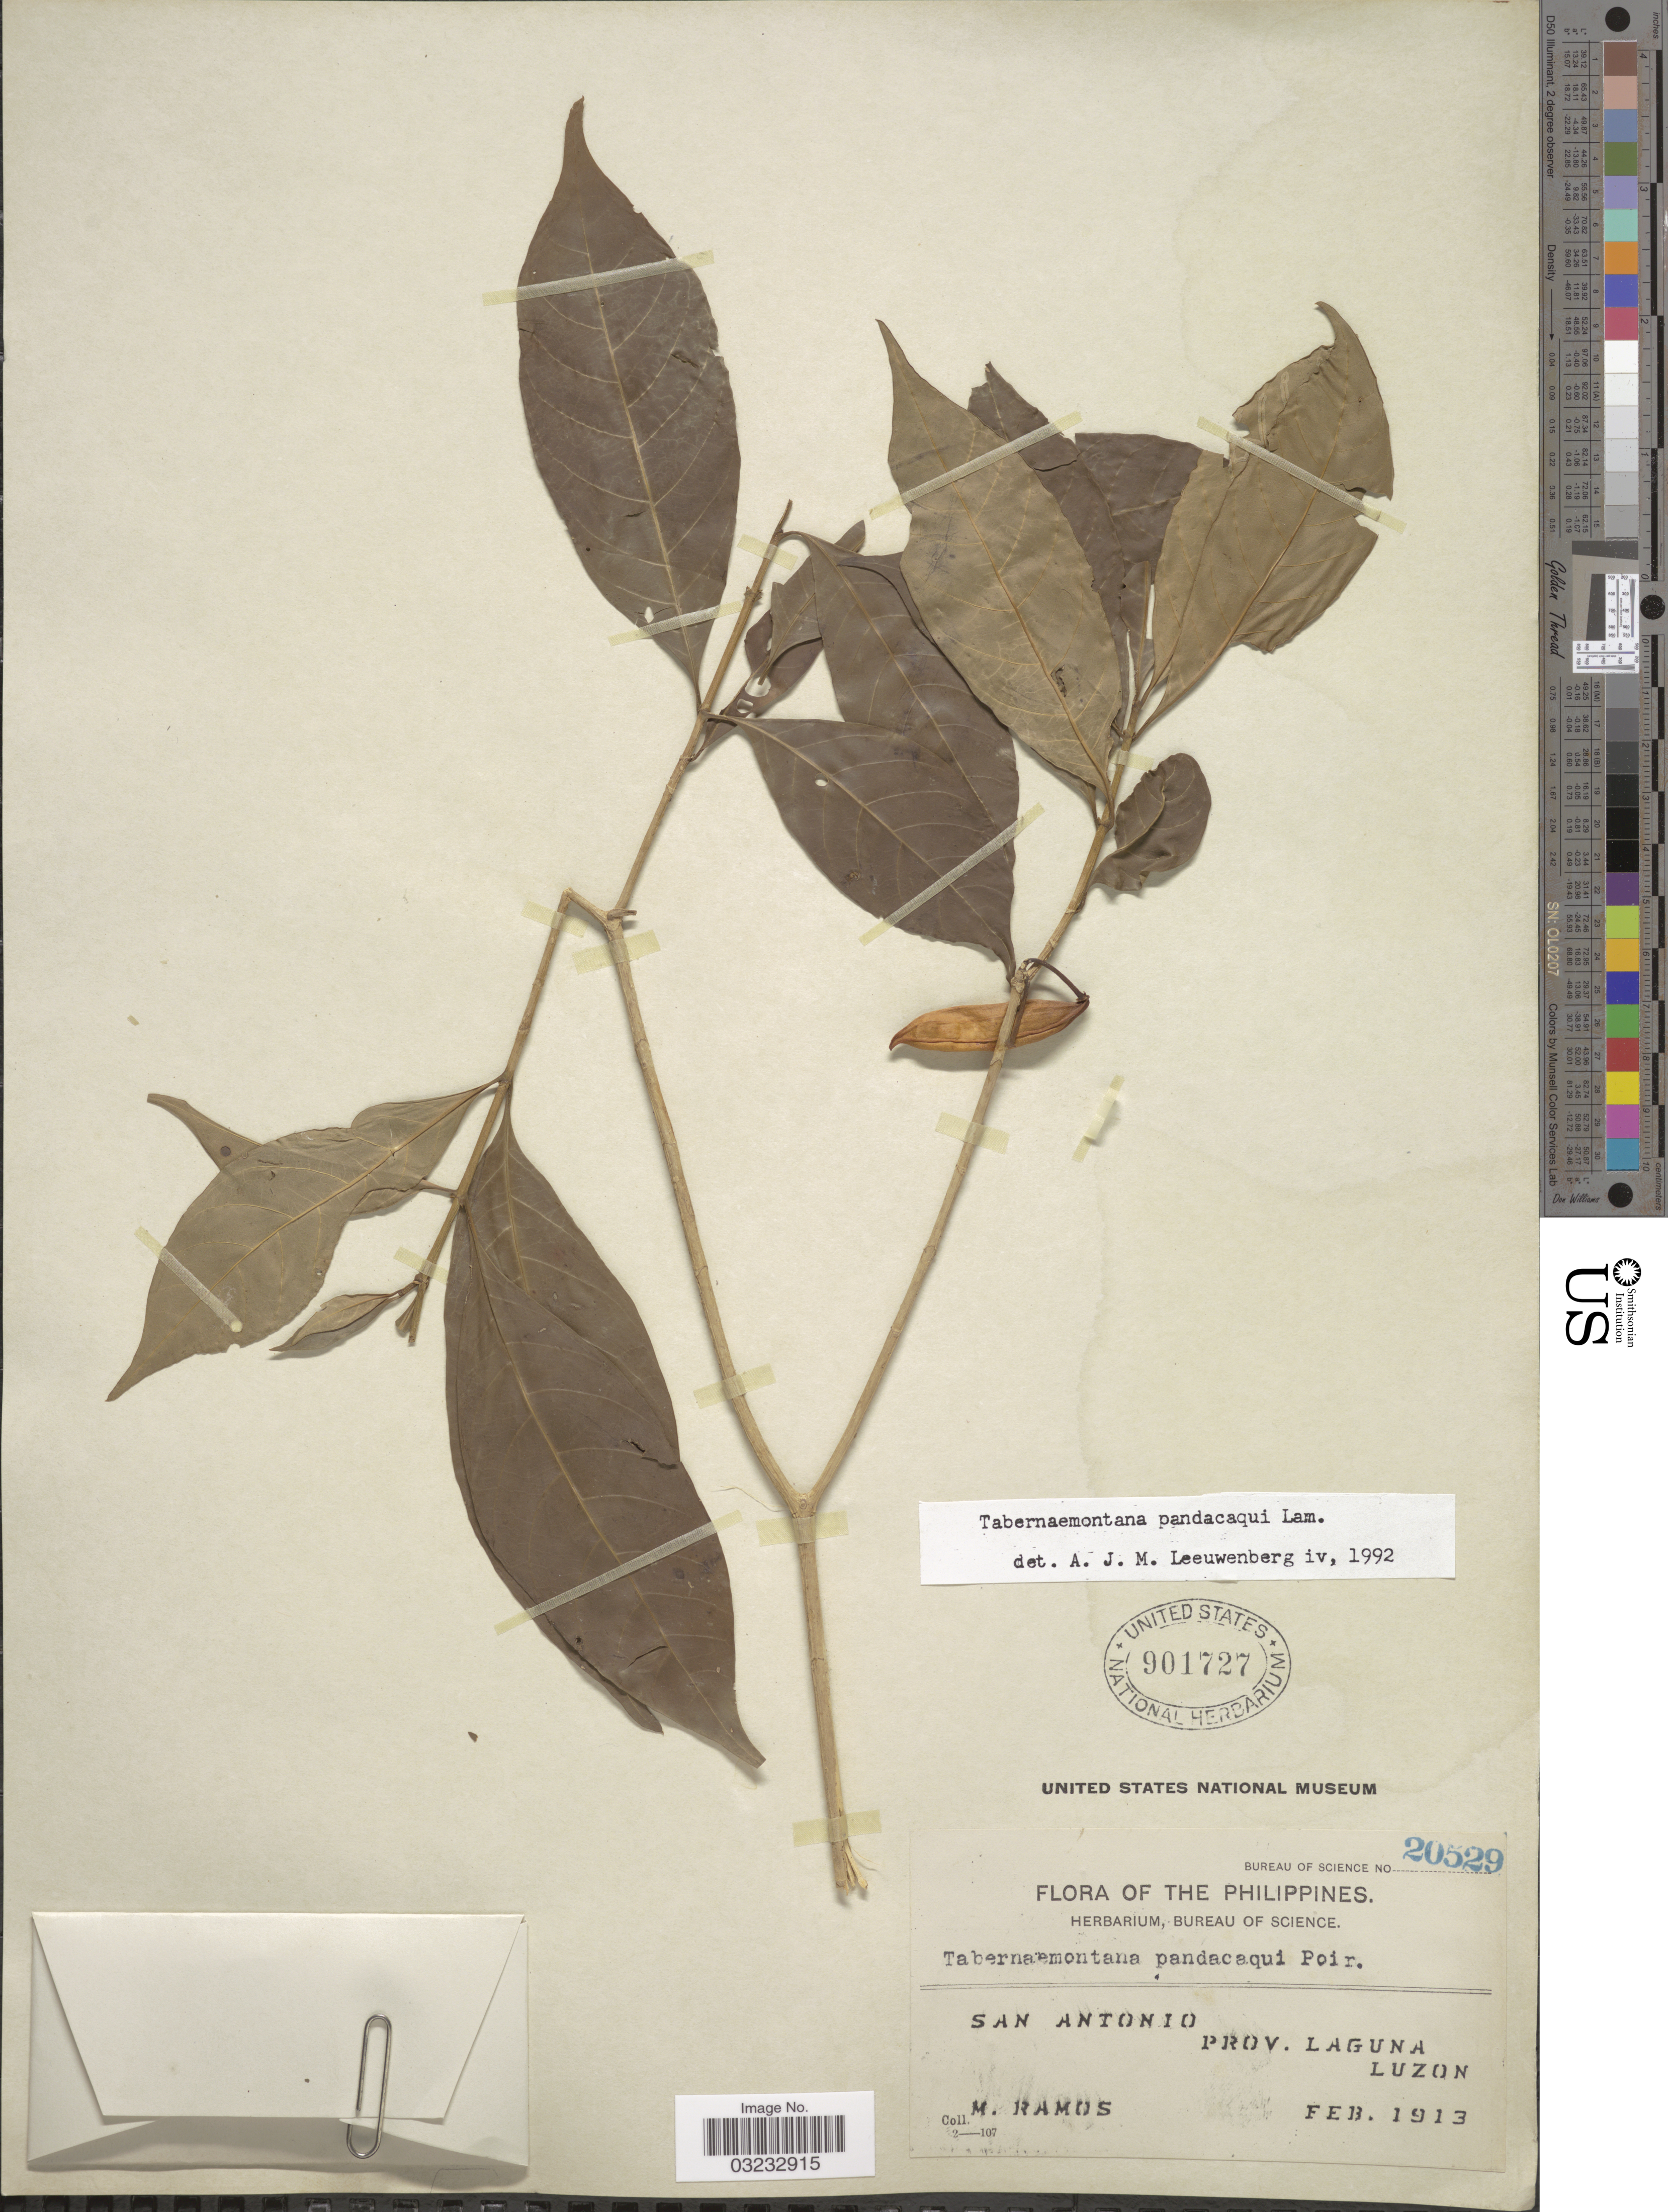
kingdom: Plantae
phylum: Tracheophyta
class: Magnoliopsida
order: Gentianales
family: Apocynaceae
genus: Tabernaemontana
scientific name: Tabernaemontana pandacaqui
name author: Poir.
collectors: M. Ramos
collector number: Bureau of Science 20529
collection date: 1913-02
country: Philippines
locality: San Antonio, Prov. Laguna, Luzon.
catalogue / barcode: US 901727